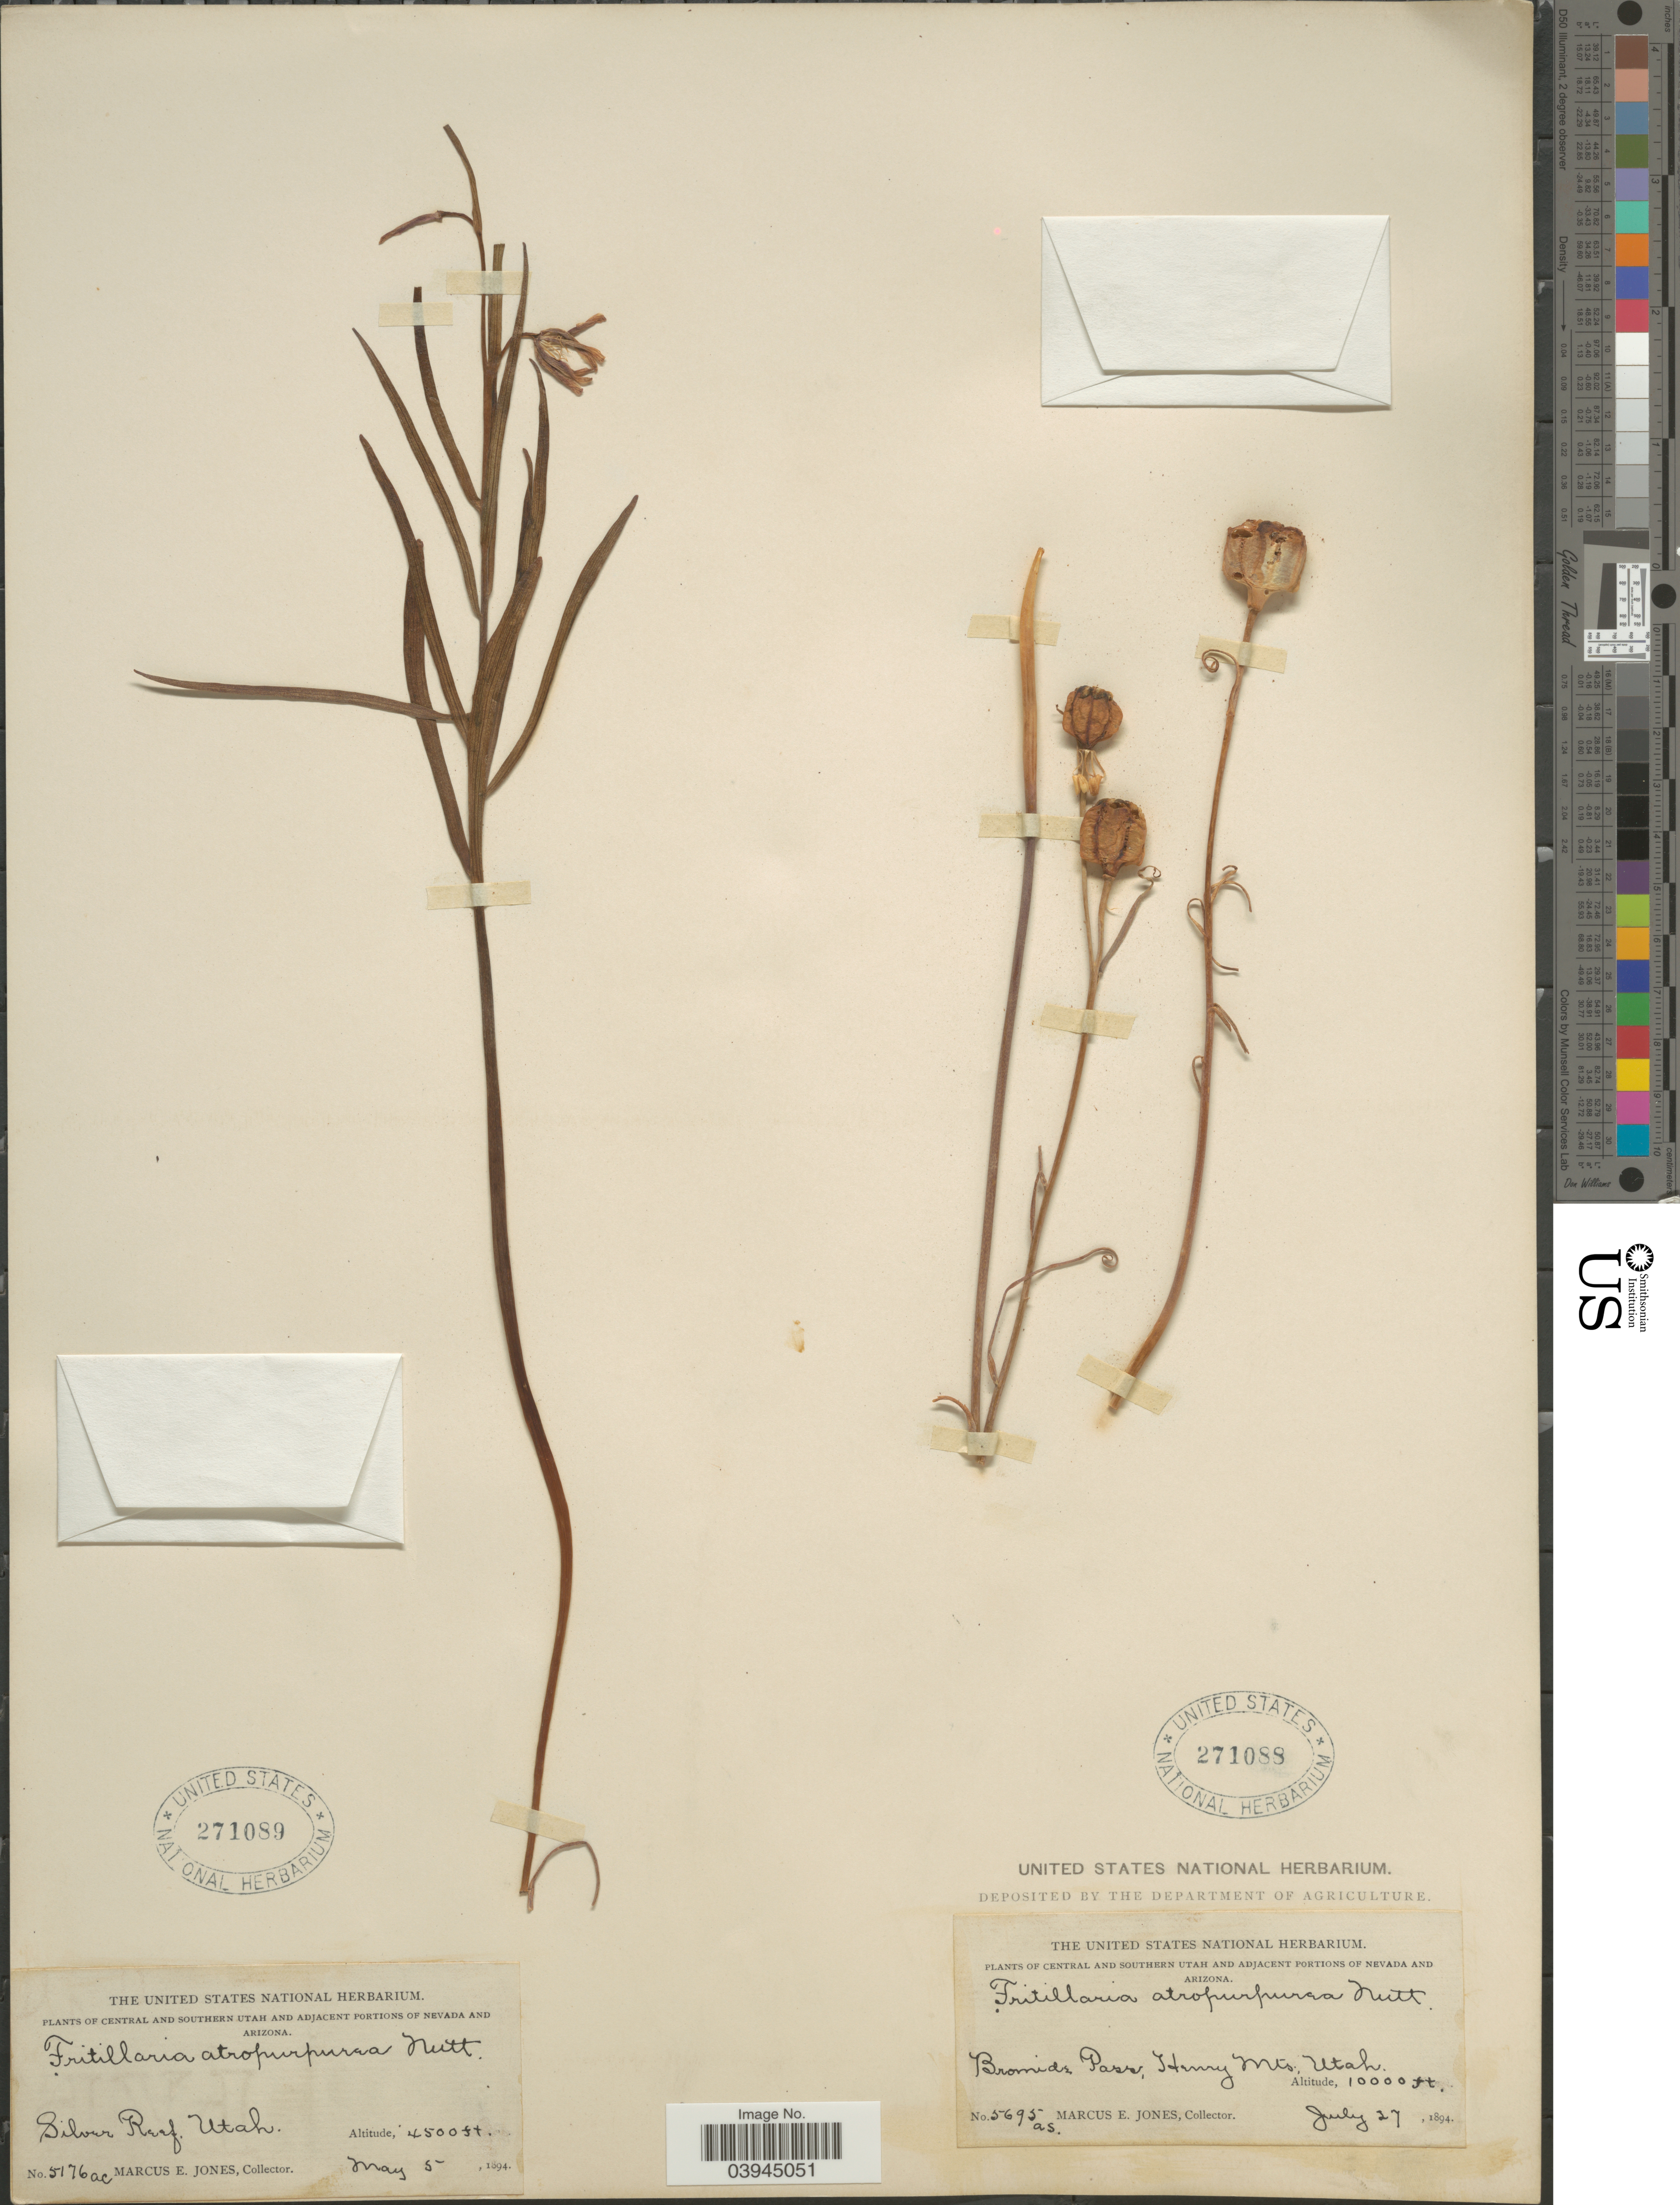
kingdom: Plantae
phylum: Tracheophyta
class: Liliopsida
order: Liliales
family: Liliaceae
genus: Fritillaria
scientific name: Fritillaria atropurpurea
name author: Nutt.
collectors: M. E. Jones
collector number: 5176ac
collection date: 1894-05-05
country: United States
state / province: Utah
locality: Central and Southern Utah. Silver Reef.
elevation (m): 1372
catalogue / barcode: US 271089